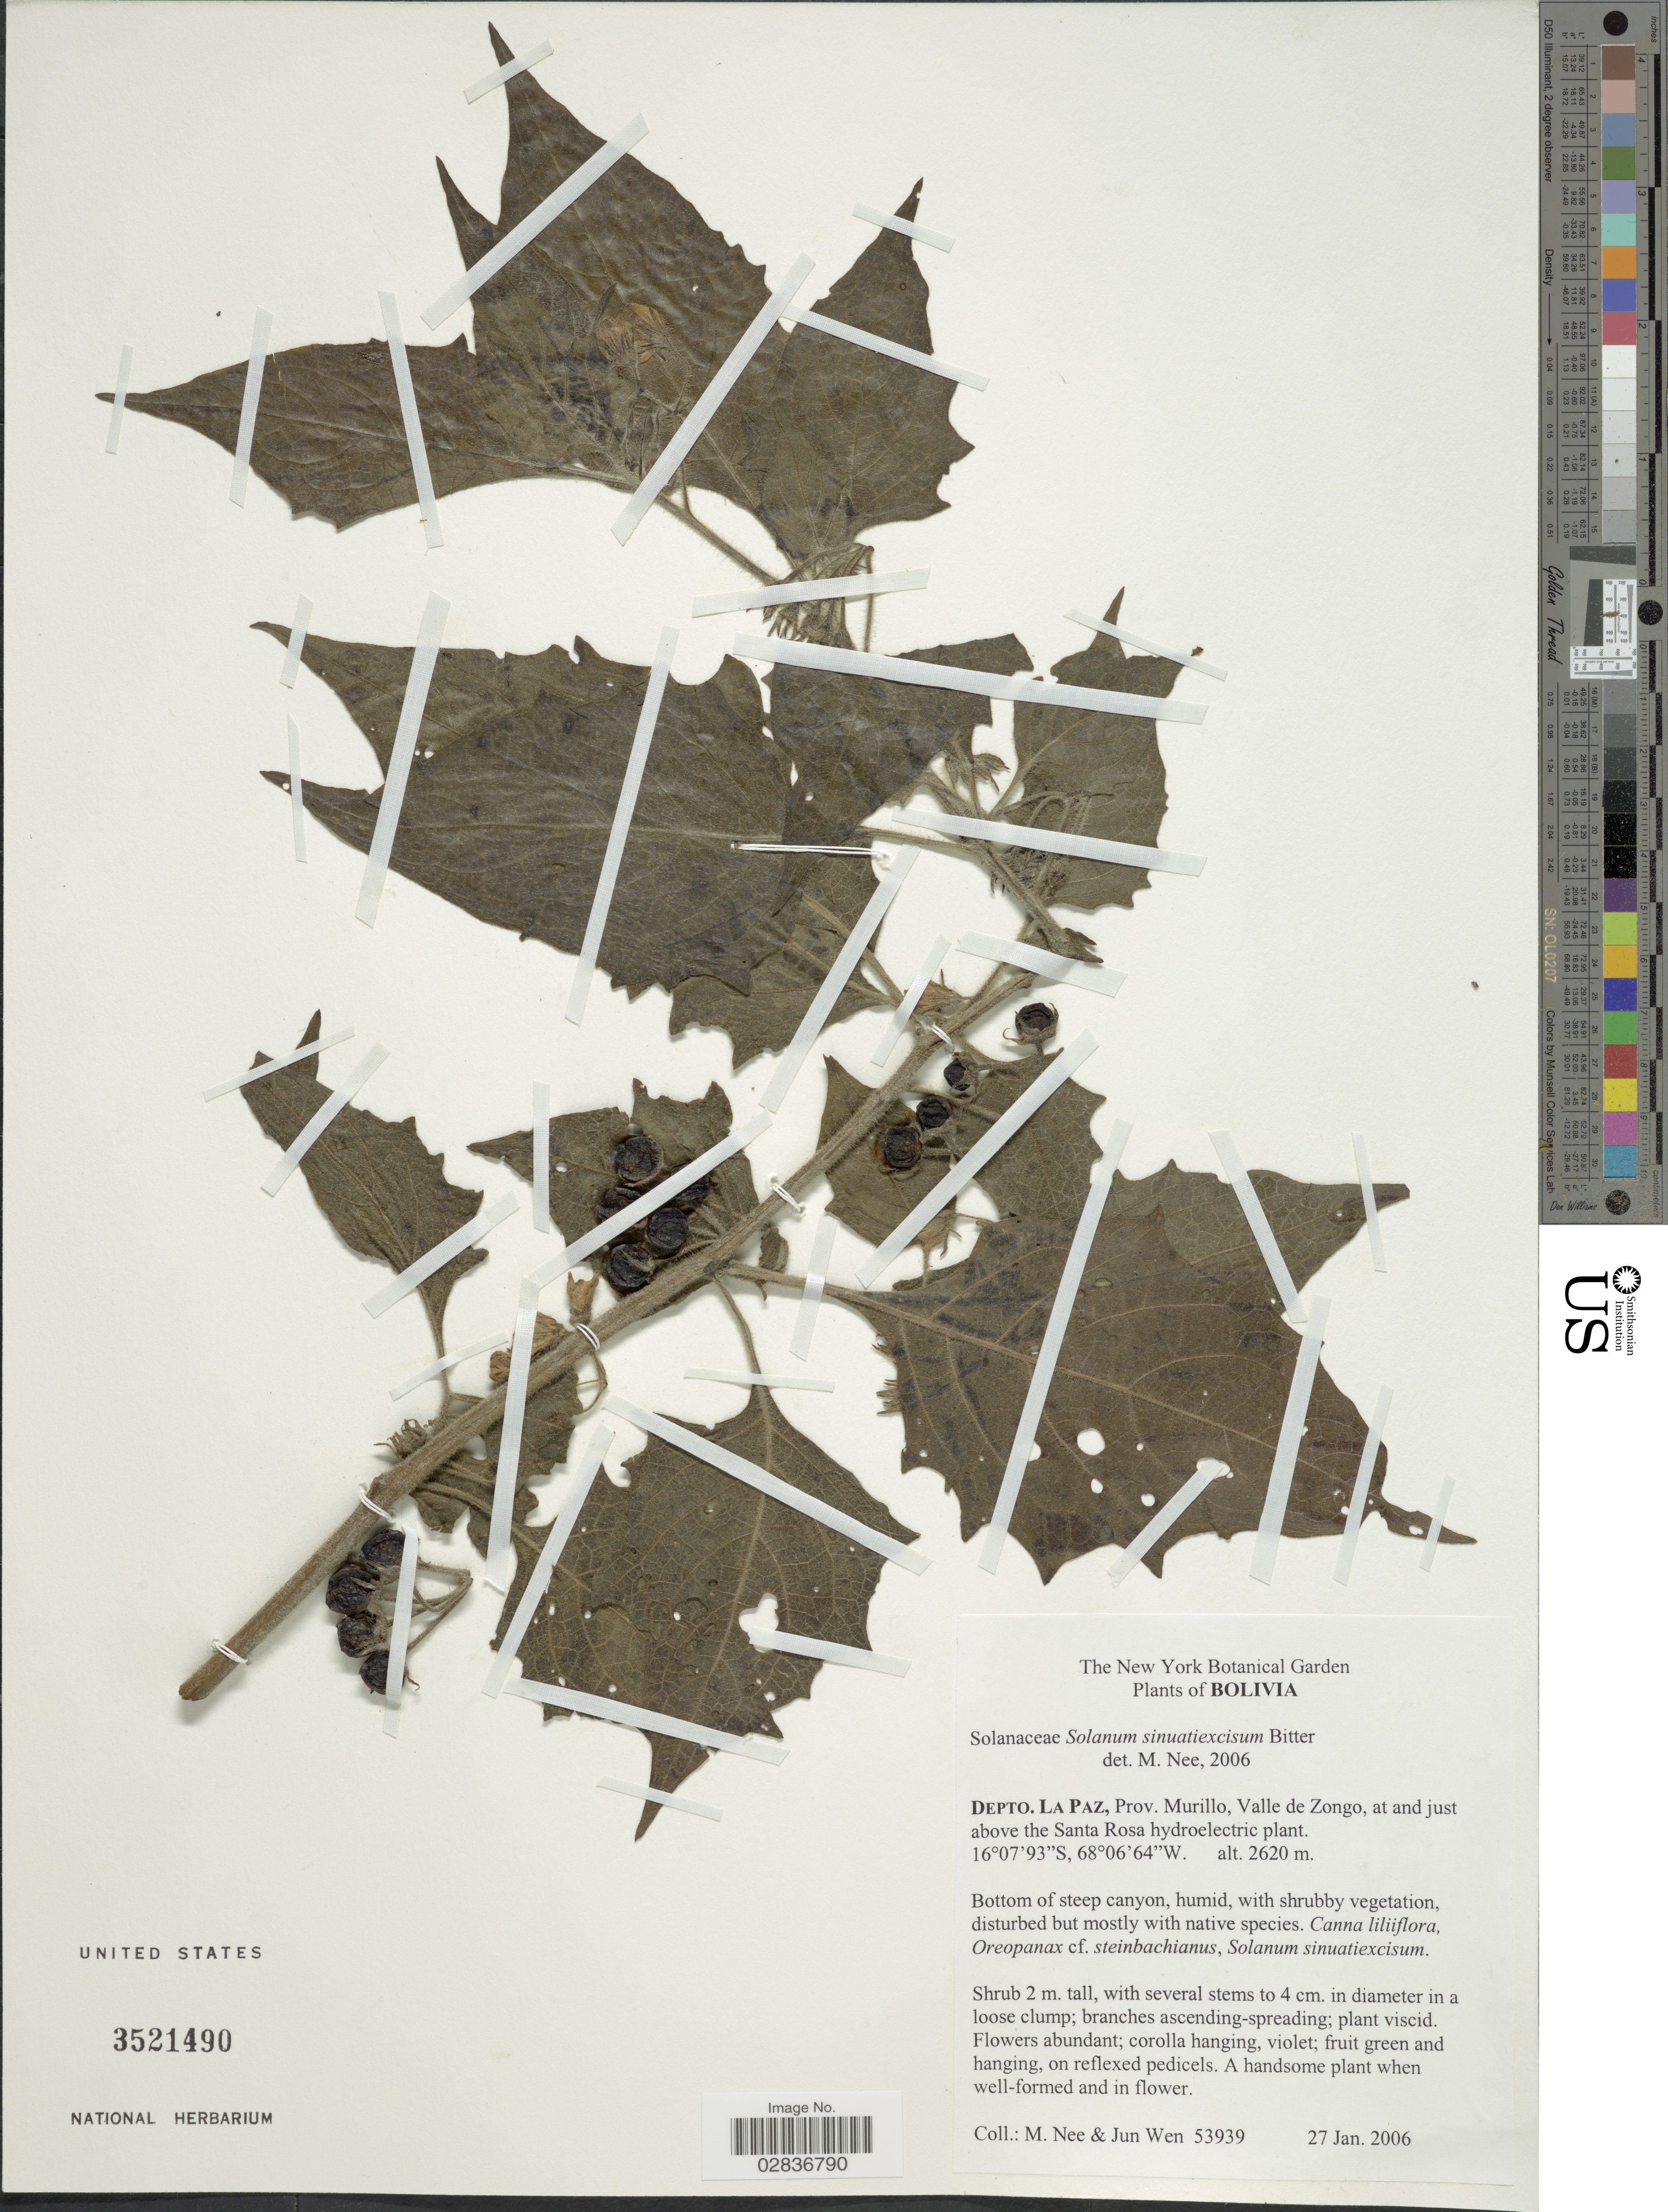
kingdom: Plantae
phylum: Tracheophyta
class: Magnoliopsida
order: Solanales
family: Solanaceae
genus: Solanum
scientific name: Solanum sinuatiexcisum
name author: Bitter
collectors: M. Nee & J. Wen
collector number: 53939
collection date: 2006-01-27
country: Bolivia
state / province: La Paz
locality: Depto. La Paz, Prov. Murillo, Valle de Zongo, at and just above the Santa Rosa hydroelectric plant.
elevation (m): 2620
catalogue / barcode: US 3521490